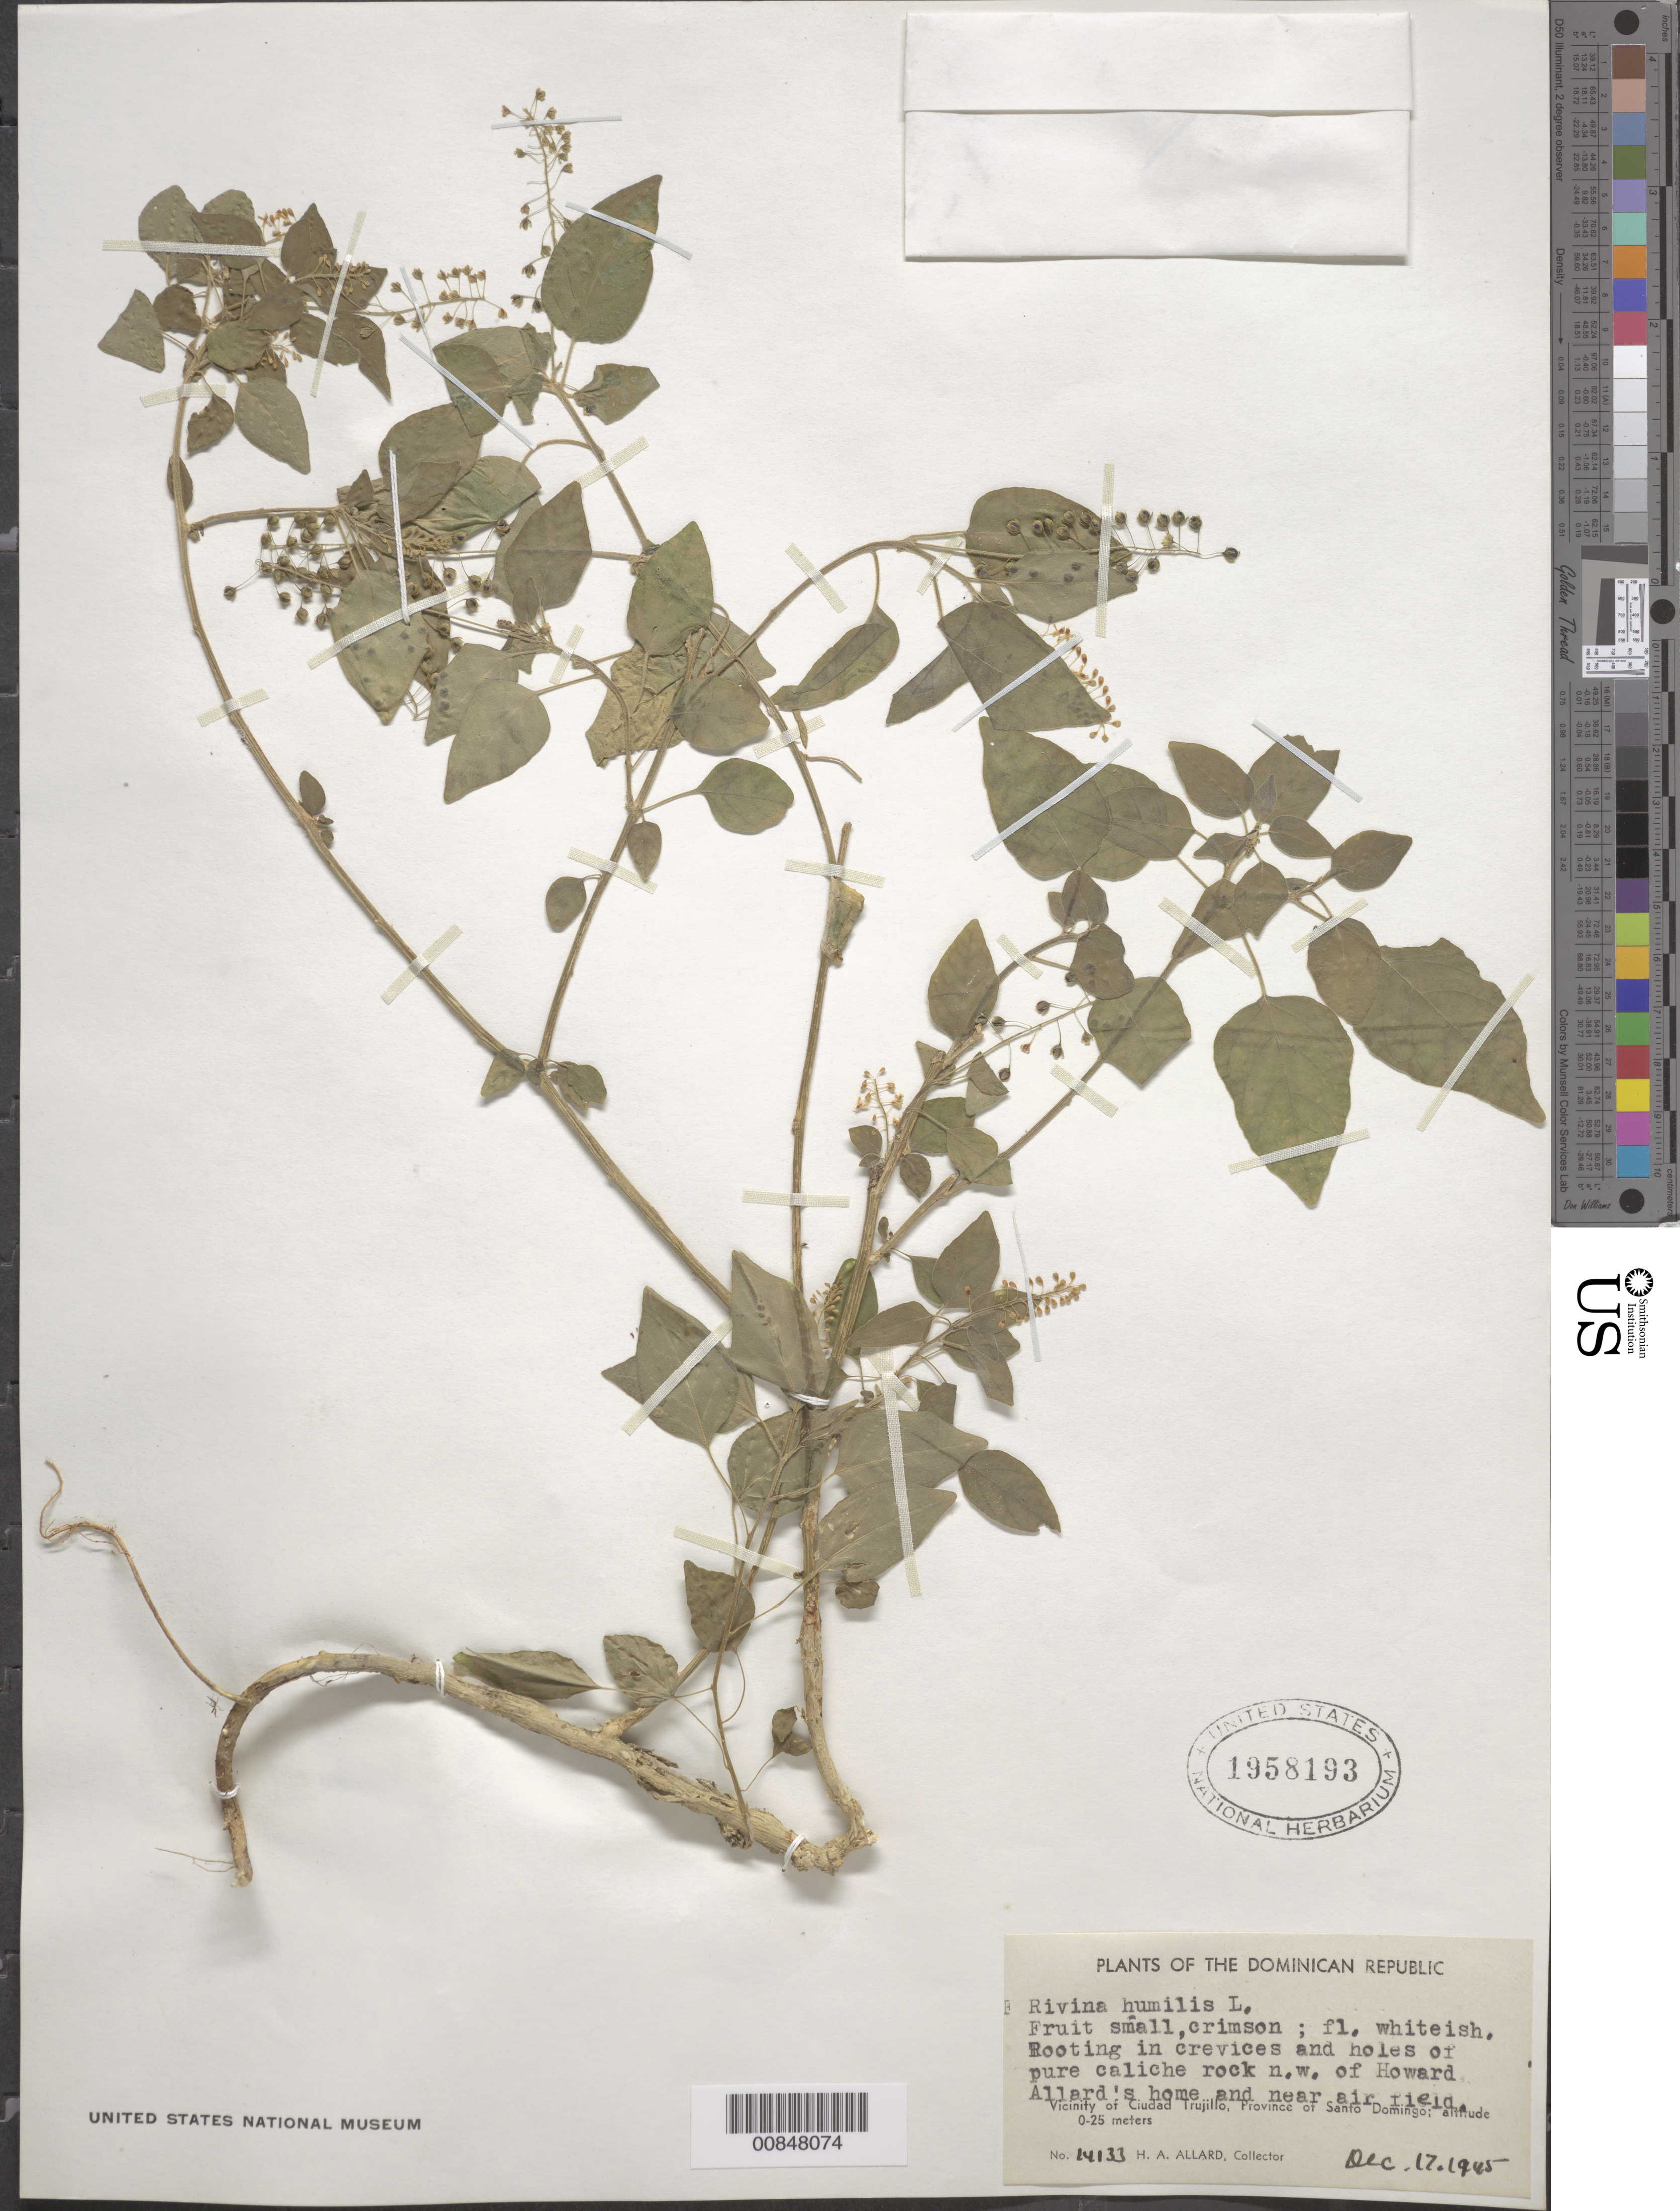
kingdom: Plantae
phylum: Tracheophyta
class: Magnoliopsida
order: Caryophyllales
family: Phytolaccaceae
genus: Rivina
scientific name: Rivina humilis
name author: L.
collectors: H. A. Allard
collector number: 14133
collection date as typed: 17 Dec 1945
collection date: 1945-12-17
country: Dominican Republic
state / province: Distrito Nacional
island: Hispaniola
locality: Vicinity of Ciudad Trujillo, Province of Santo Domingo (obsolete). NW of Howard Allard's home near air field.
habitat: Rooting in crevices and holes of pure caliche rock.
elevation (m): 0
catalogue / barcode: US 1958193